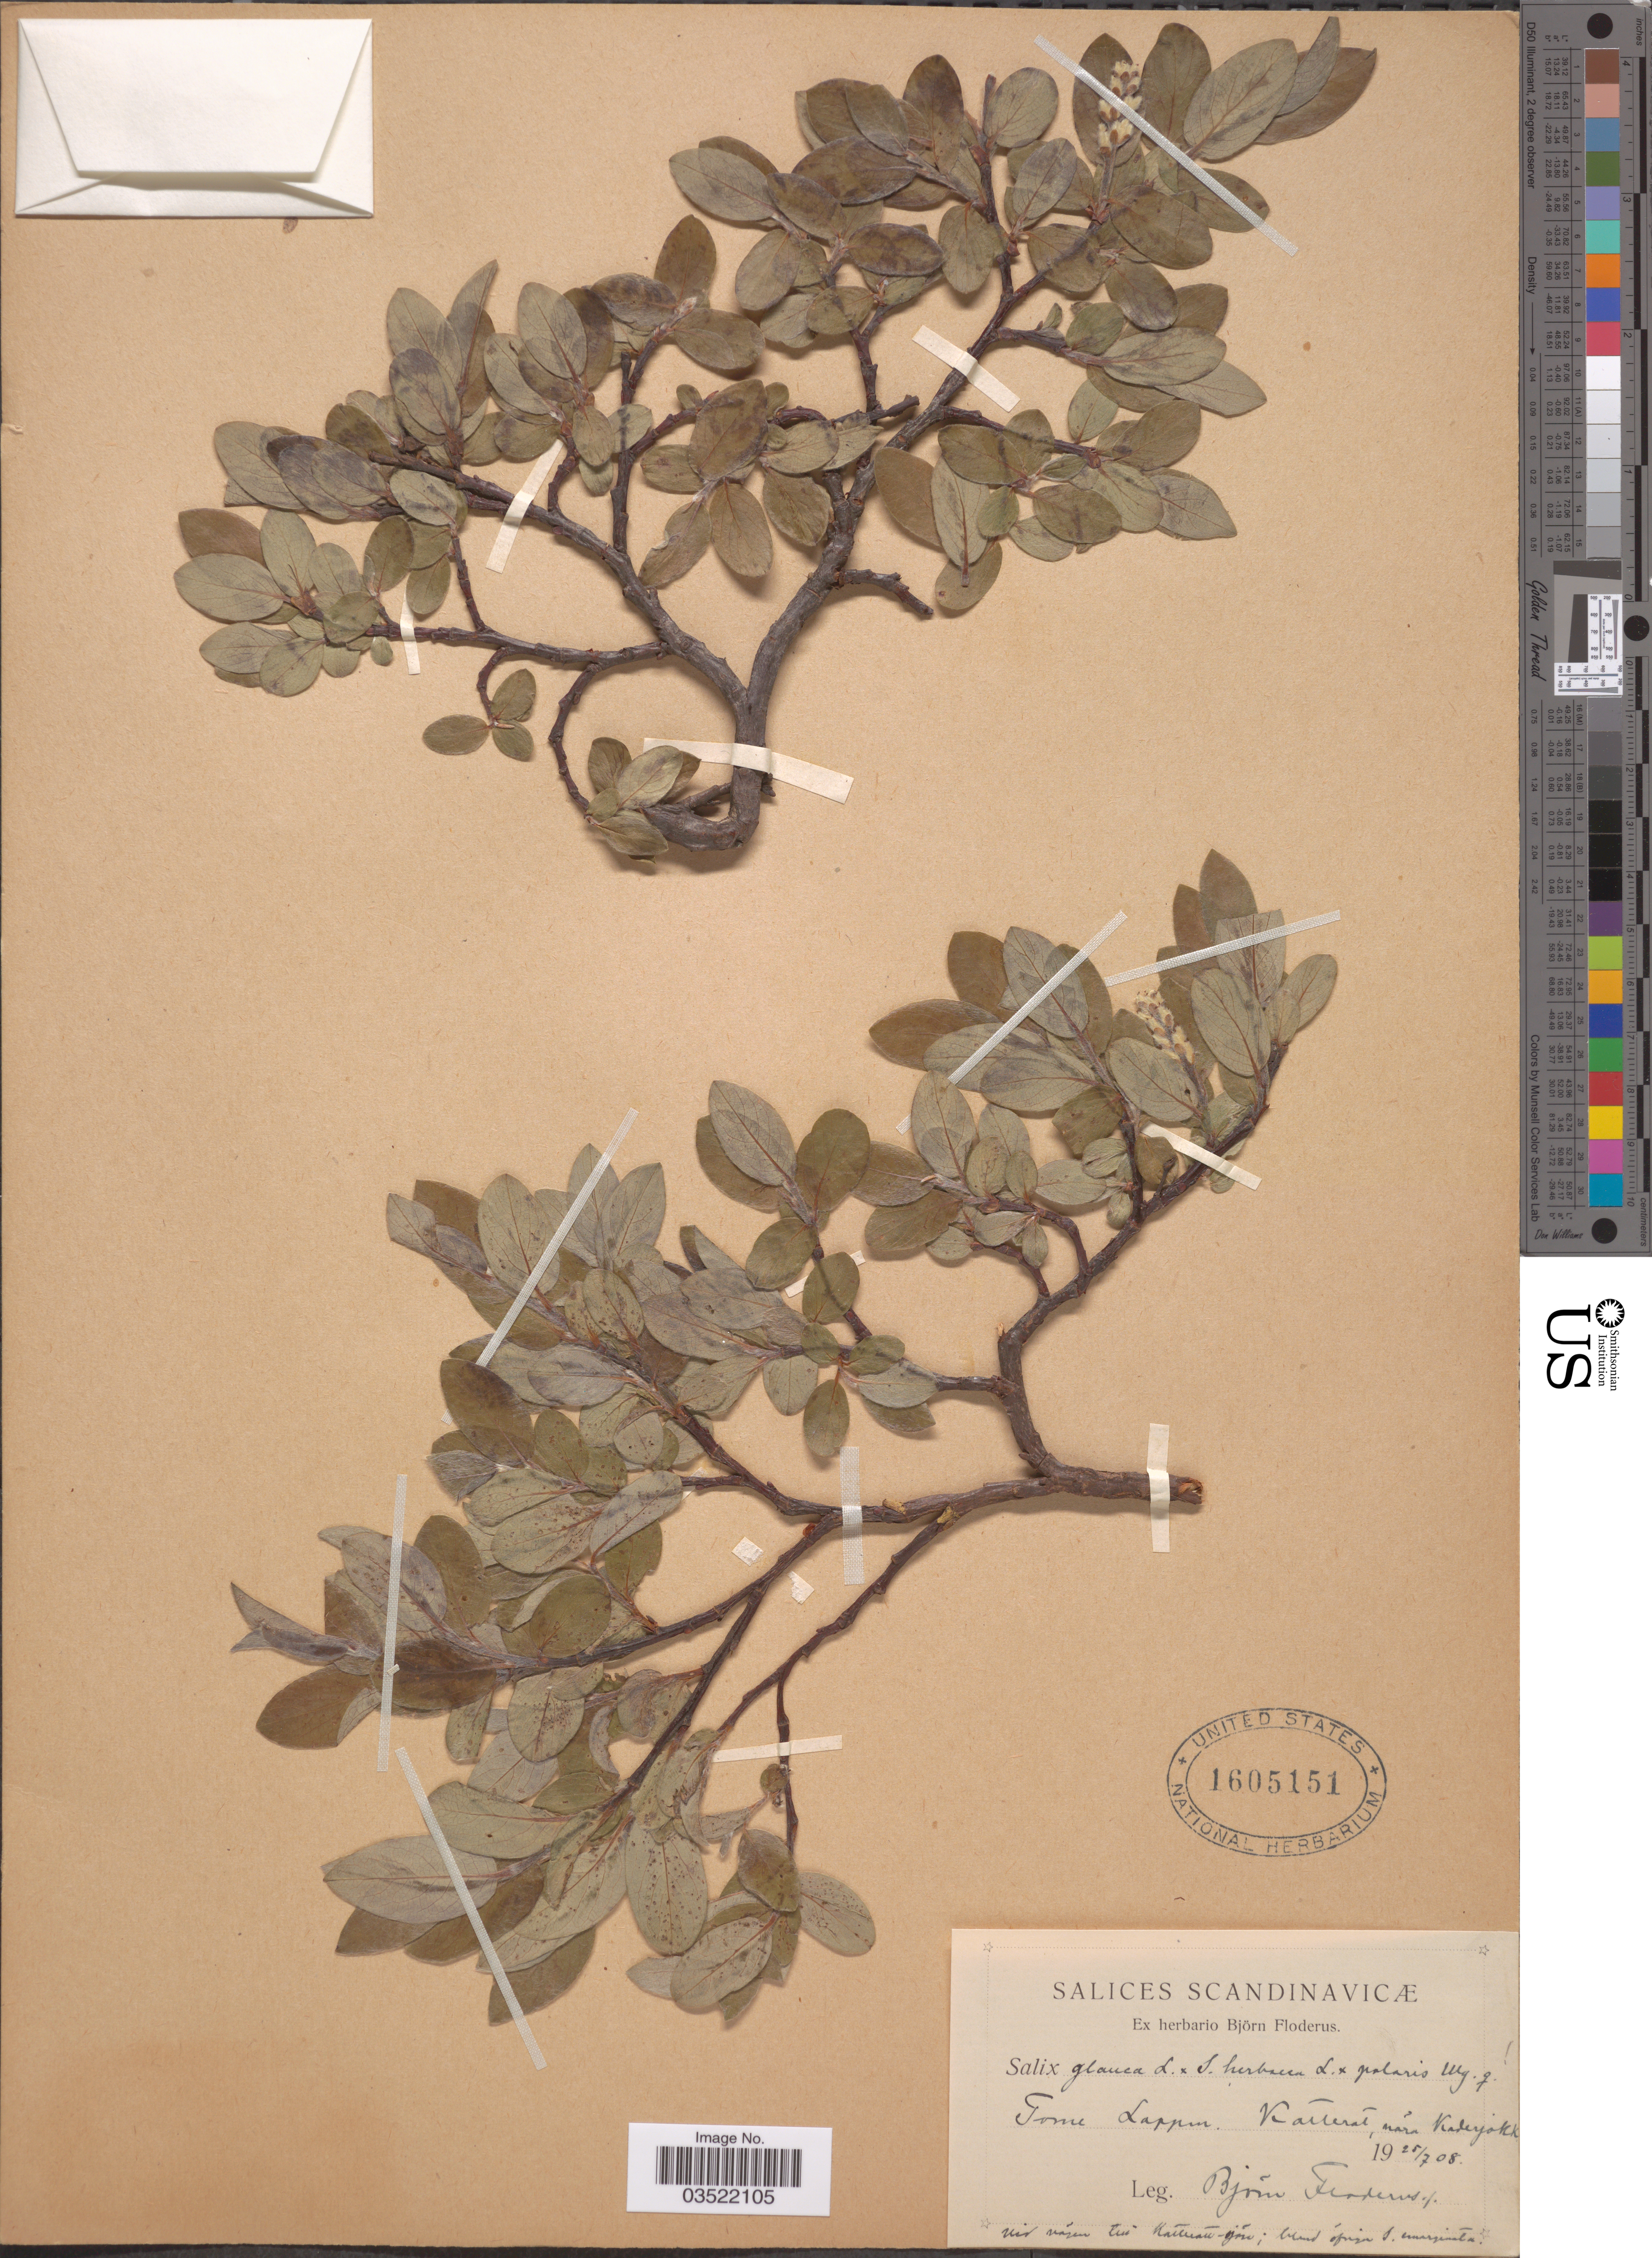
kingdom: Plantae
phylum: Tracheophyta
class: Magnoliopsida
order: Malpighiales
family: Salicaceae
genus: Salix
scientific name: Salix glauca x S. herbacea L. x S. polaris Wahlenb.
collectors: B. G. O. Floderus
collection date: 1908-07-25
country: Norway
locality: Scandinavicæ. Torne Lappm. Katterat, nära Kaderjokk.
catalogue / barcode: US 1605151